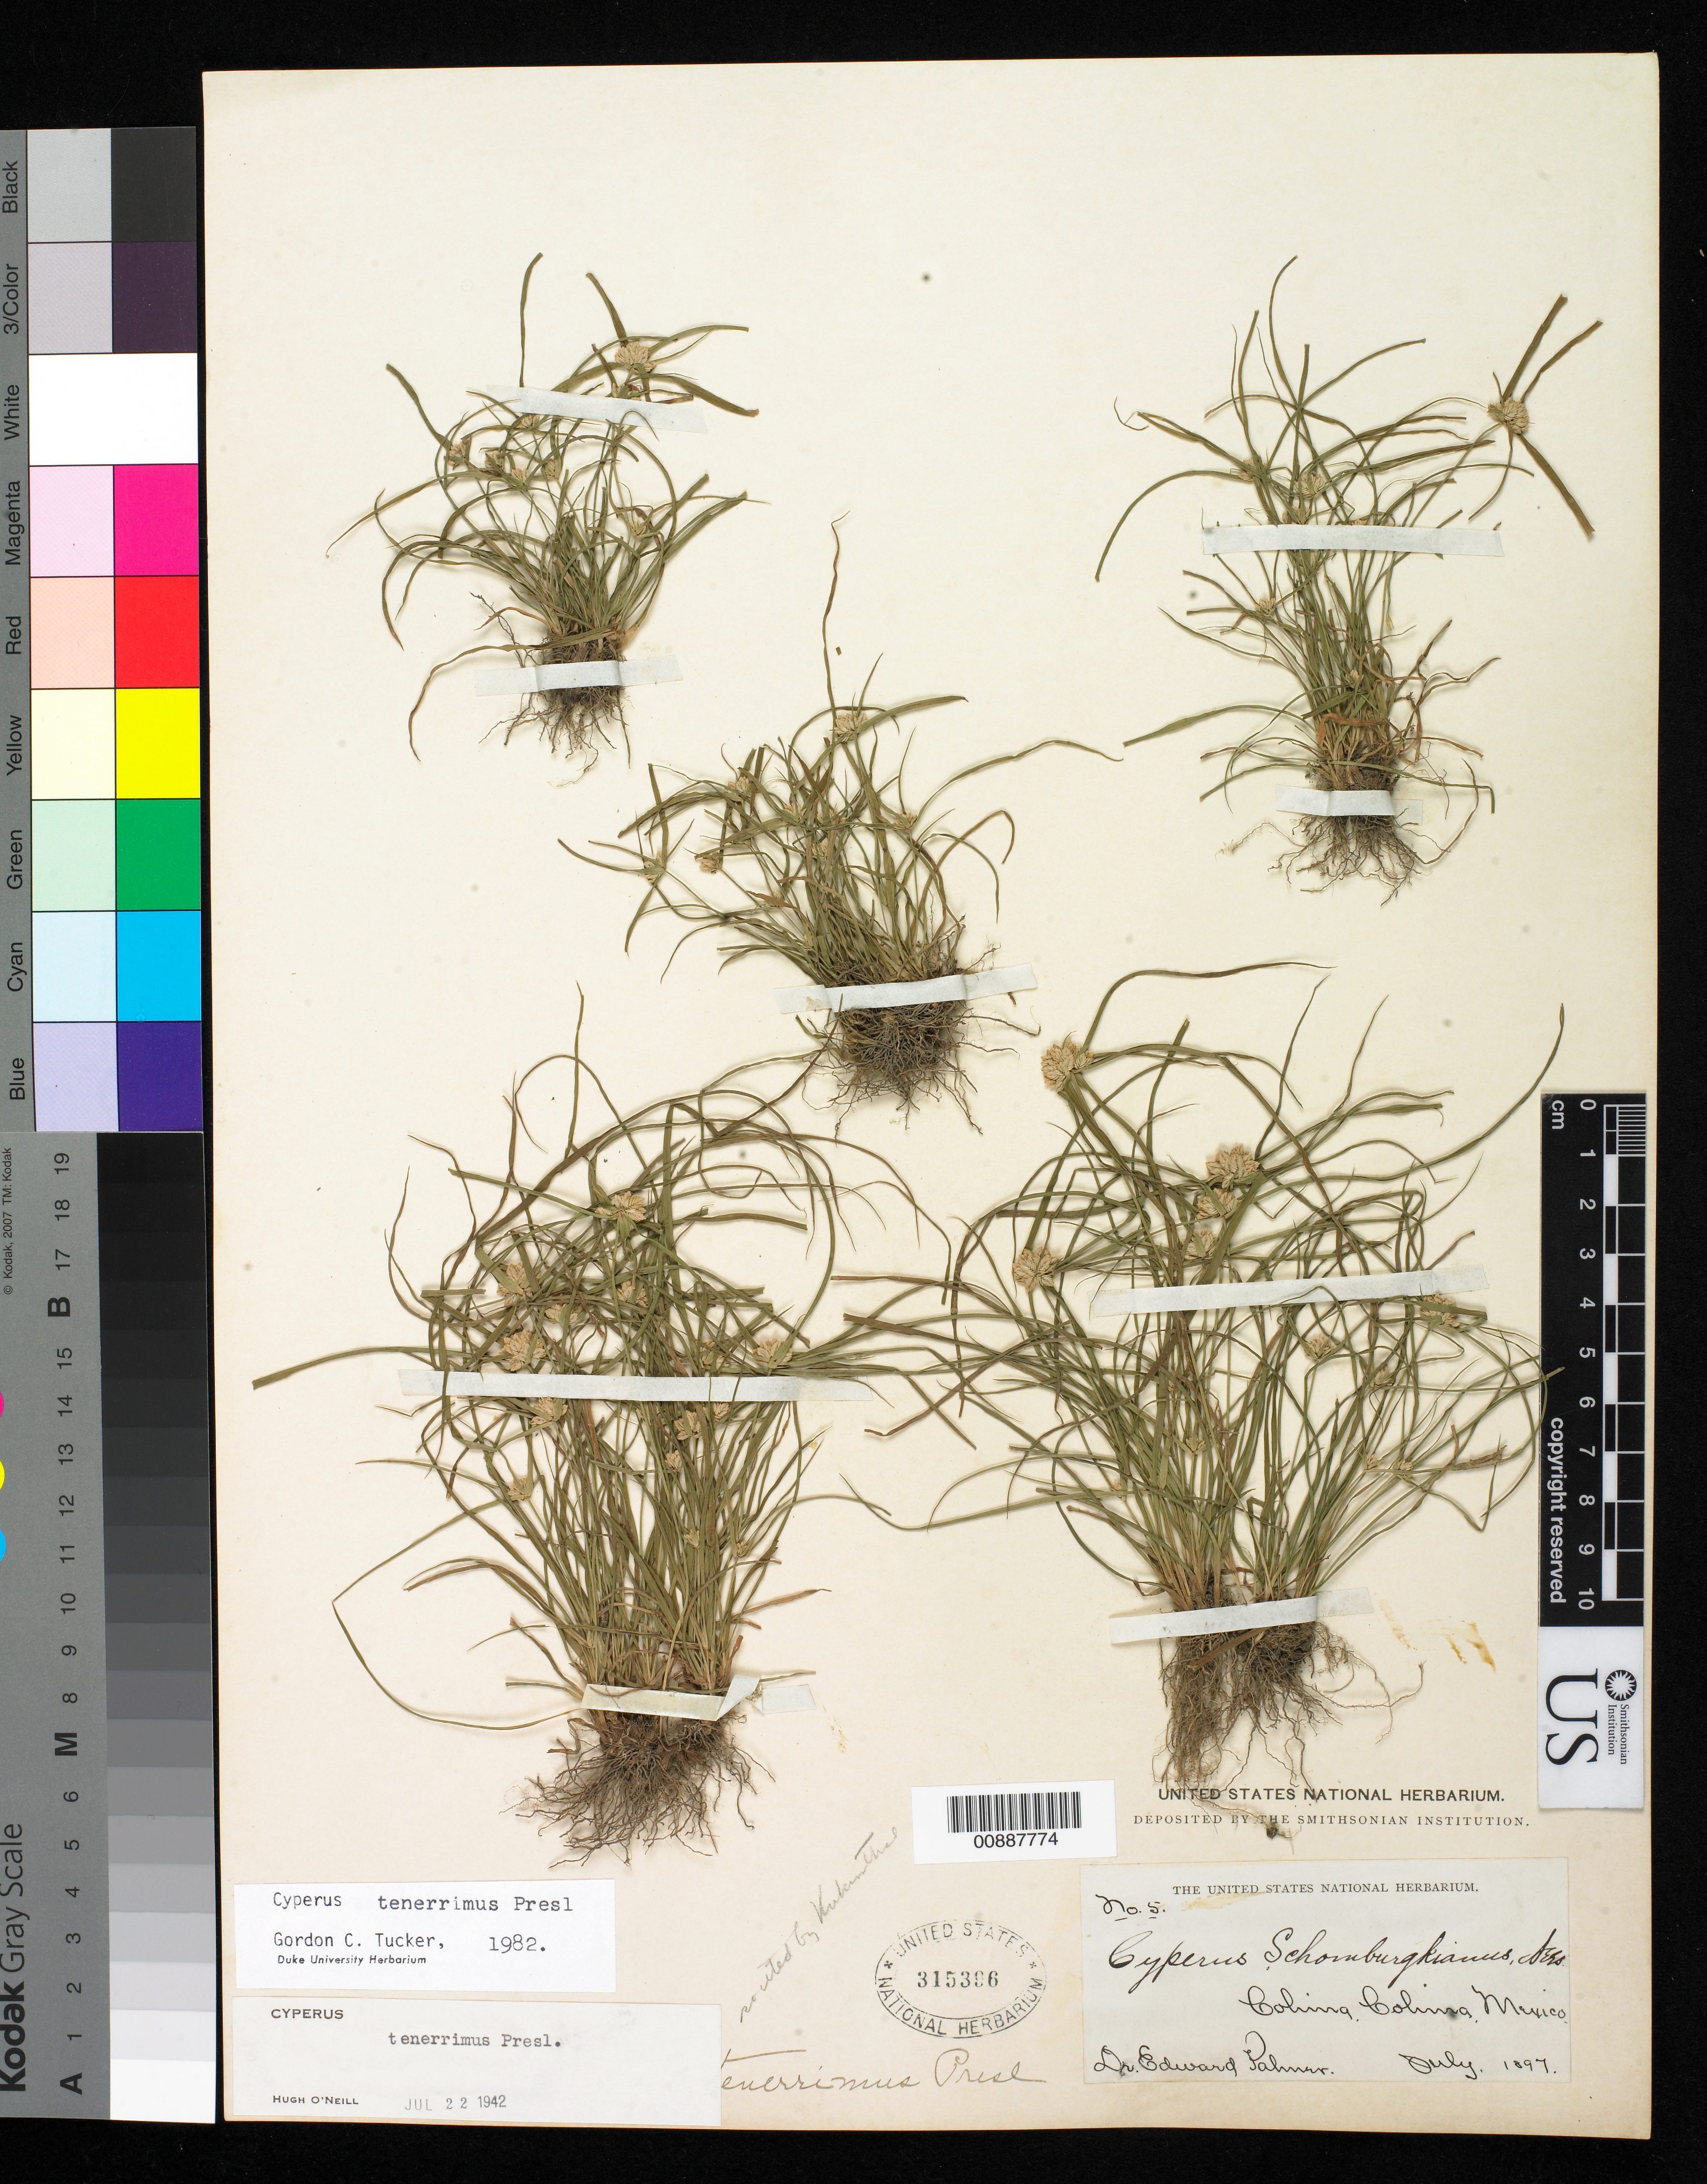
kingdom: Plantae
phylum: Tracheophyta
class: Liliopsida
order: Poales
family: Cyperaceae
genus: Cyperus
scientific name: Cyperus tenerrimus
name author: J. Presl & C. Presl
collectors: E. Palmer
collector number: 5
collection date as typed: Jul 1897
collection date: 1897-07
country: Mexico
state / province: Colima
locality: Colima, Colima.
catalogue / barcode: US 315396